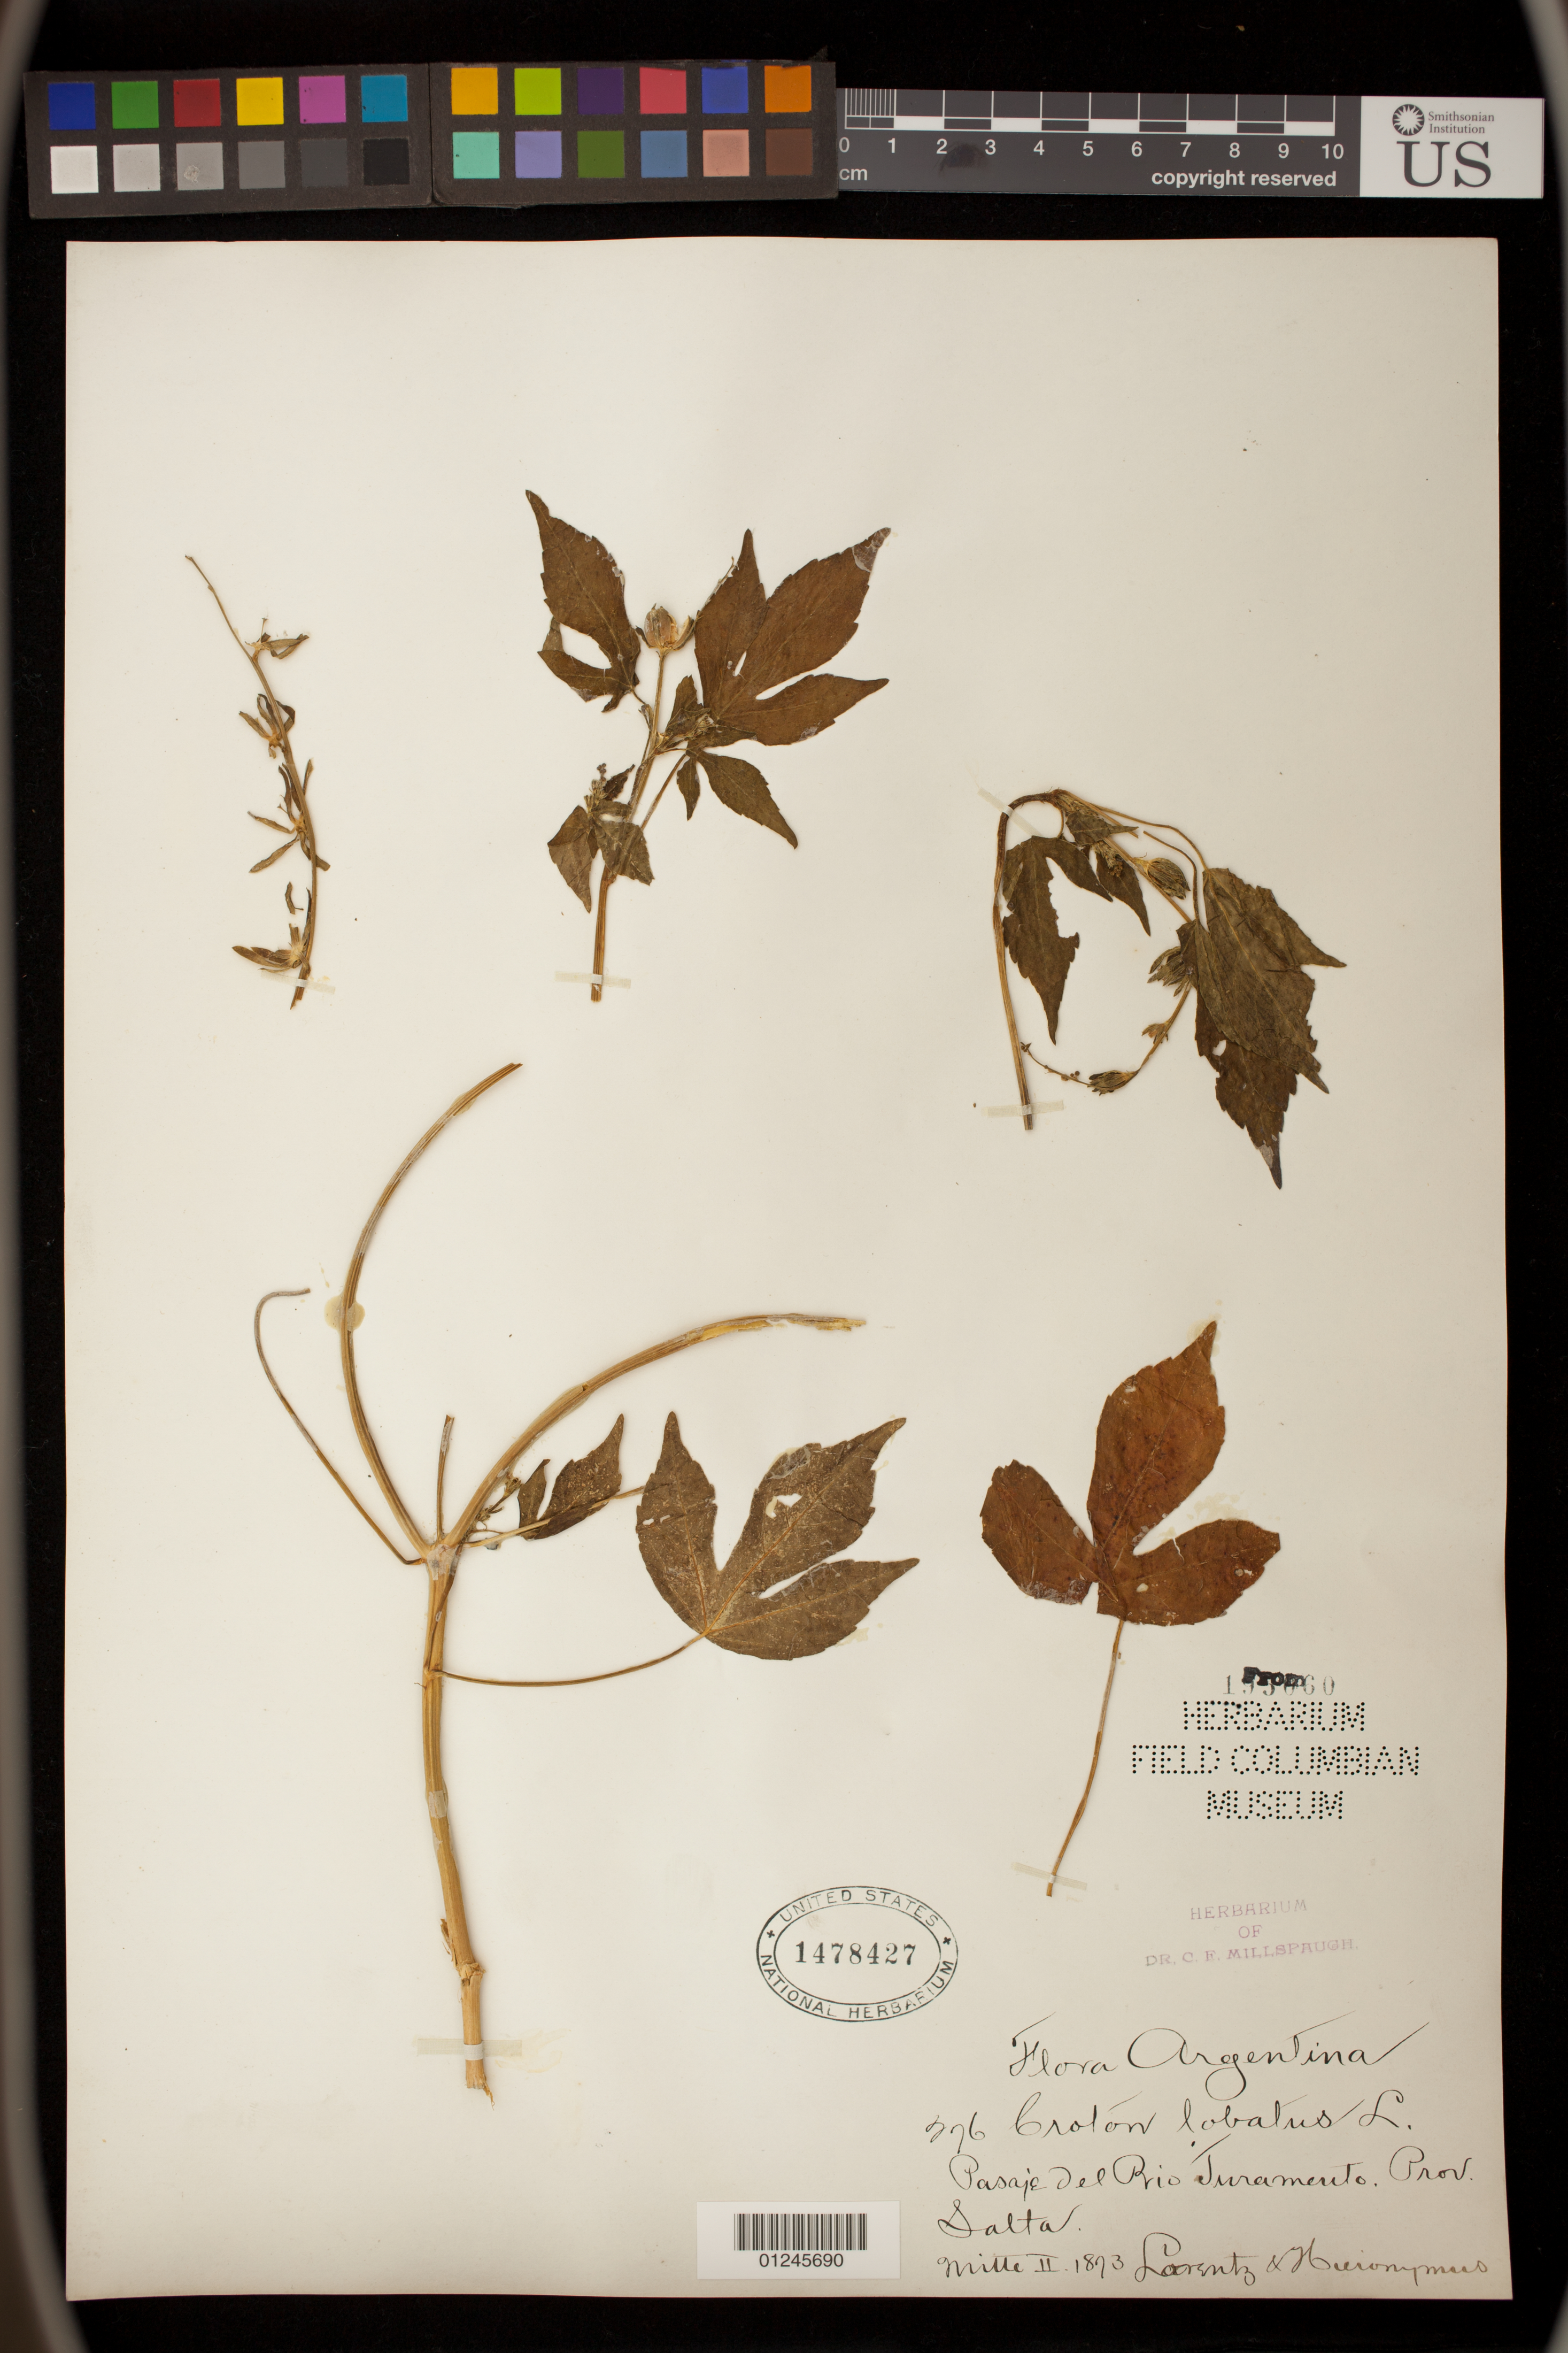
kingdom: Plantae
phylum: Tracheophyta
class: Magnoliopsida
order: Malpighiales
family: Euphorbiaceae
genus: Croton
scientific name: Croton lobatus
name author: L.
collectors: -. Lorentz & -. Hieronymus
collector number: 276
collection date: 1873-02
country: Argentina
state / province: Salta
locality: Pasaje Del Rio Juramento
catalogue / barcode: US 1478427